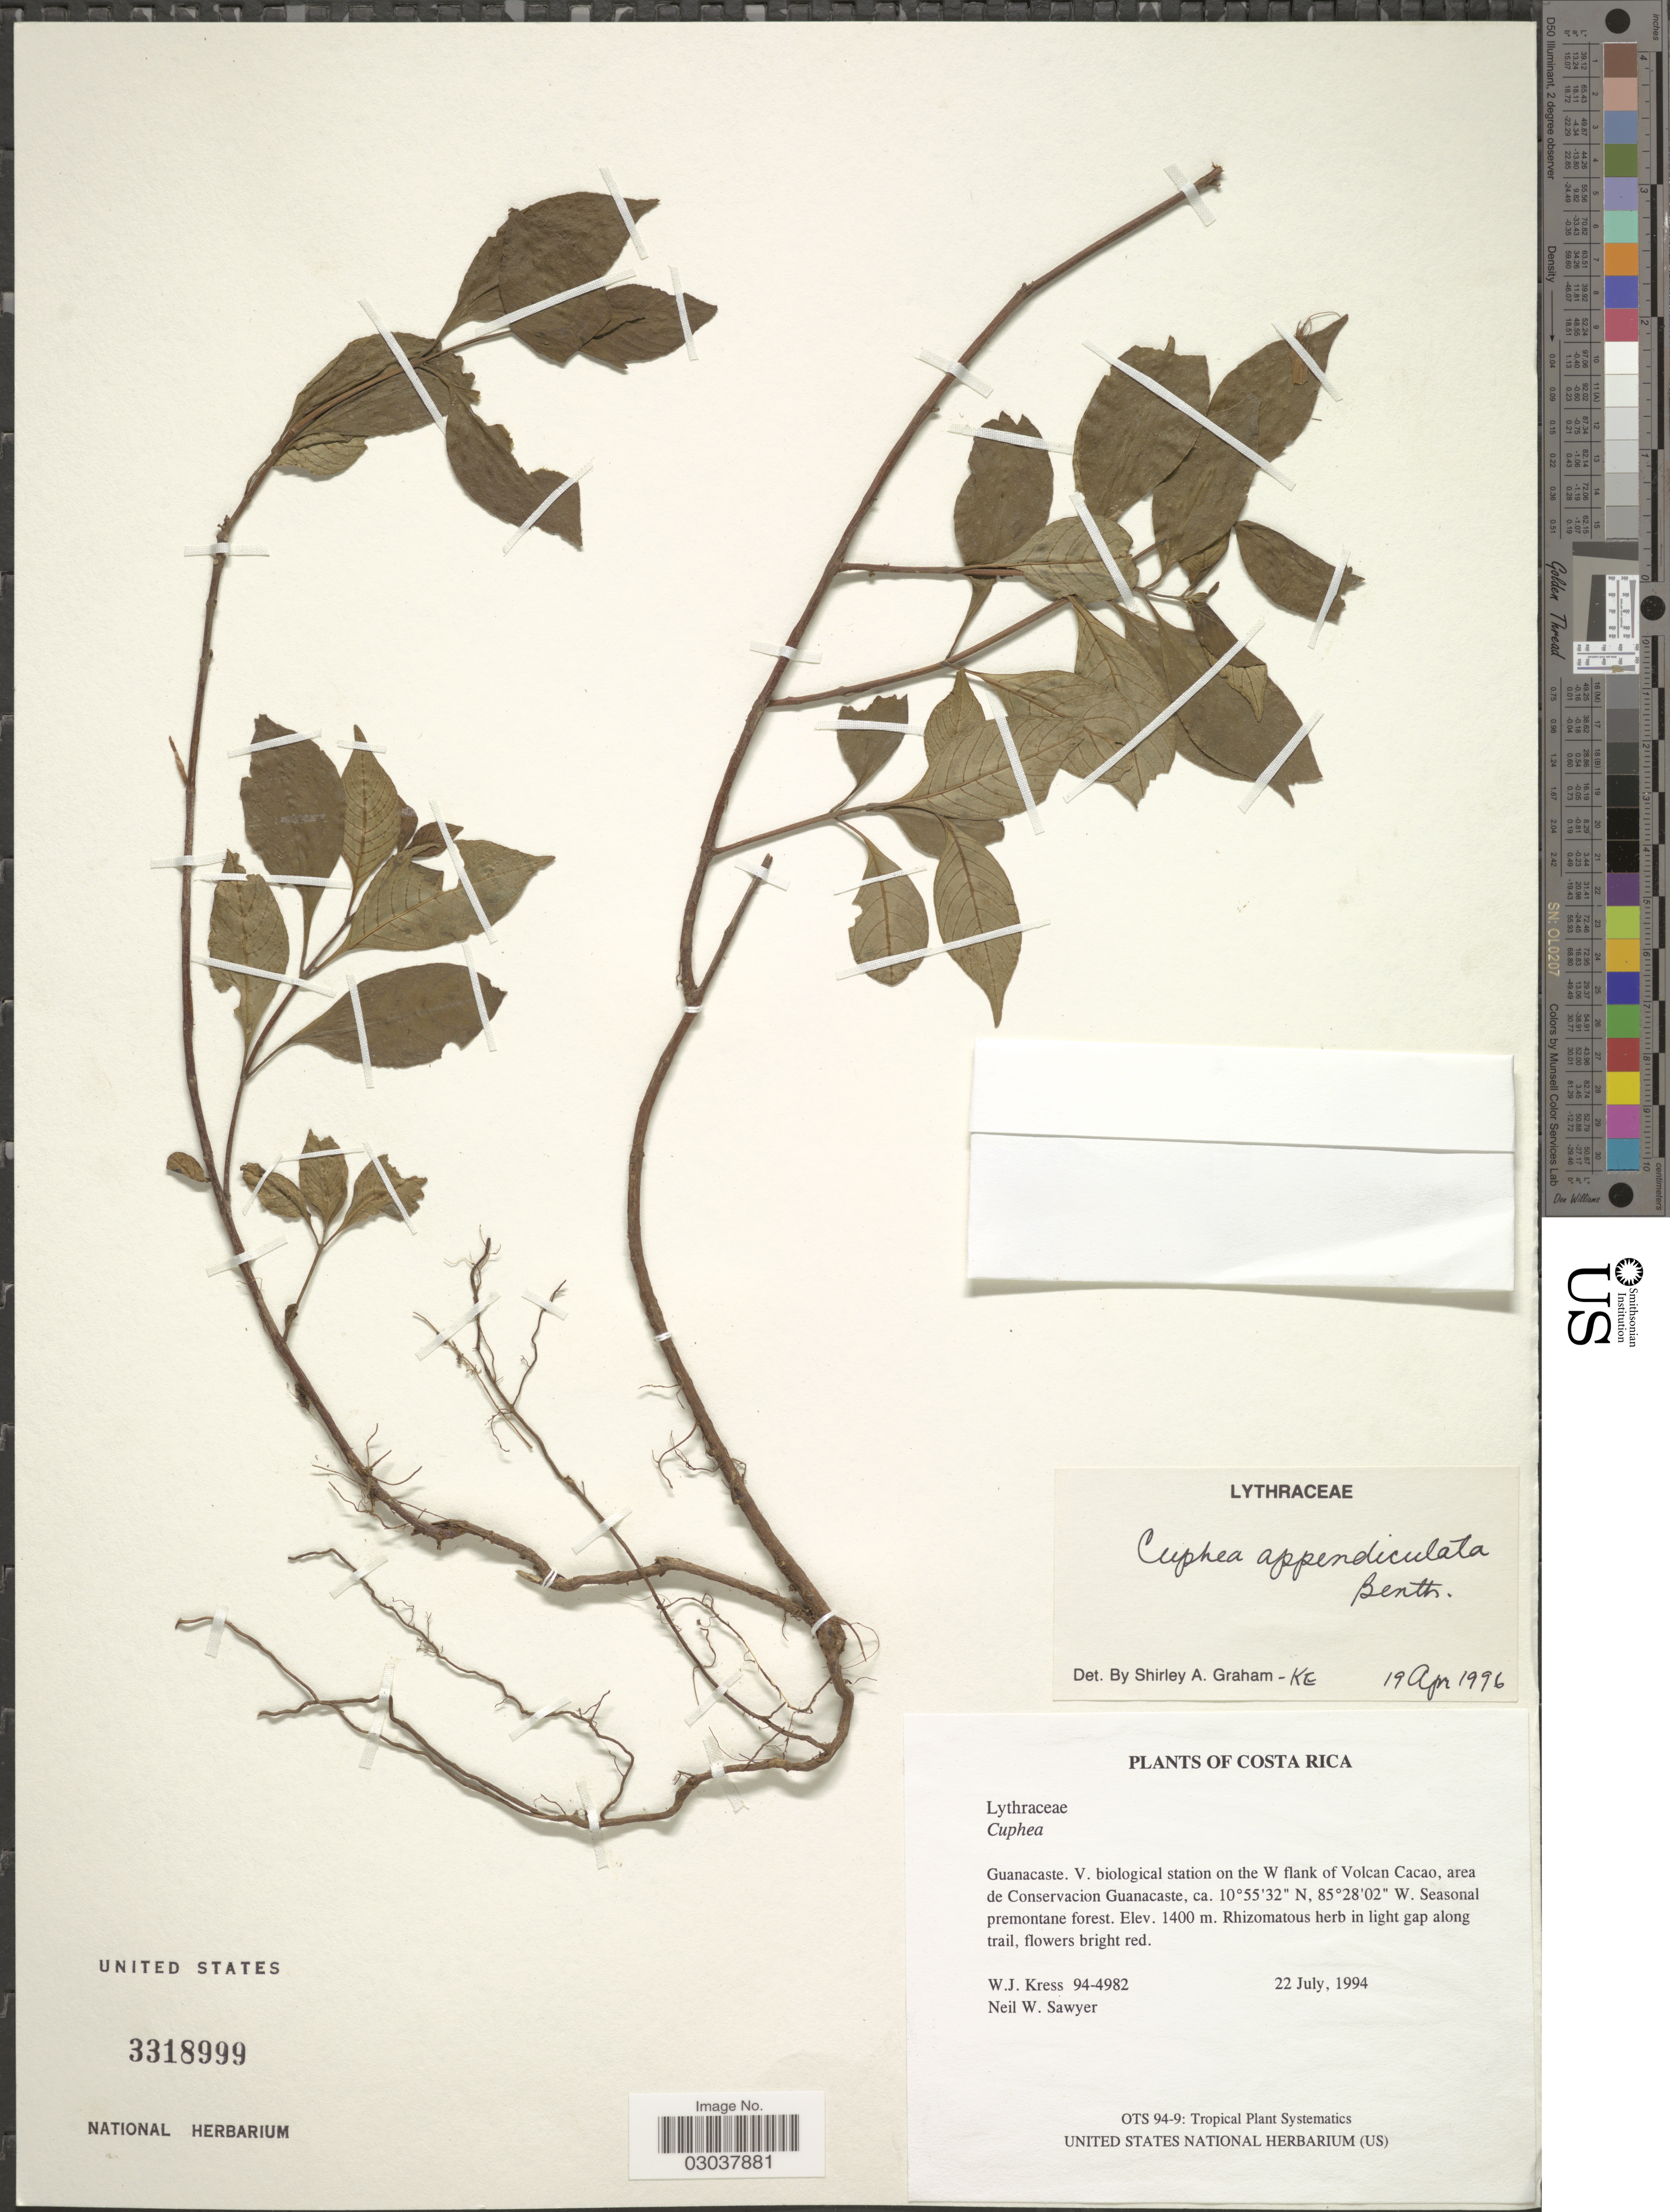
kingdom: Plantae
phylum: Tracheophyta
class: Magnoliopsida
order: Myrtales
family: Lythraceae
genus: Cuphea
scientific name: Cuphea appendiculata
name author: Benth.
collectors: W. J. Kress & N. W. Sawyer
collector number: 94-4982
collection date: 1994-07-22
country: Costa Rica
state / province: Guanacaste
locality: V. biological station on the W flank of Volcan Cacao, area de Conservacion Guanacaste.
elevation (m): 1400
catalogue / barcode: US 3318999